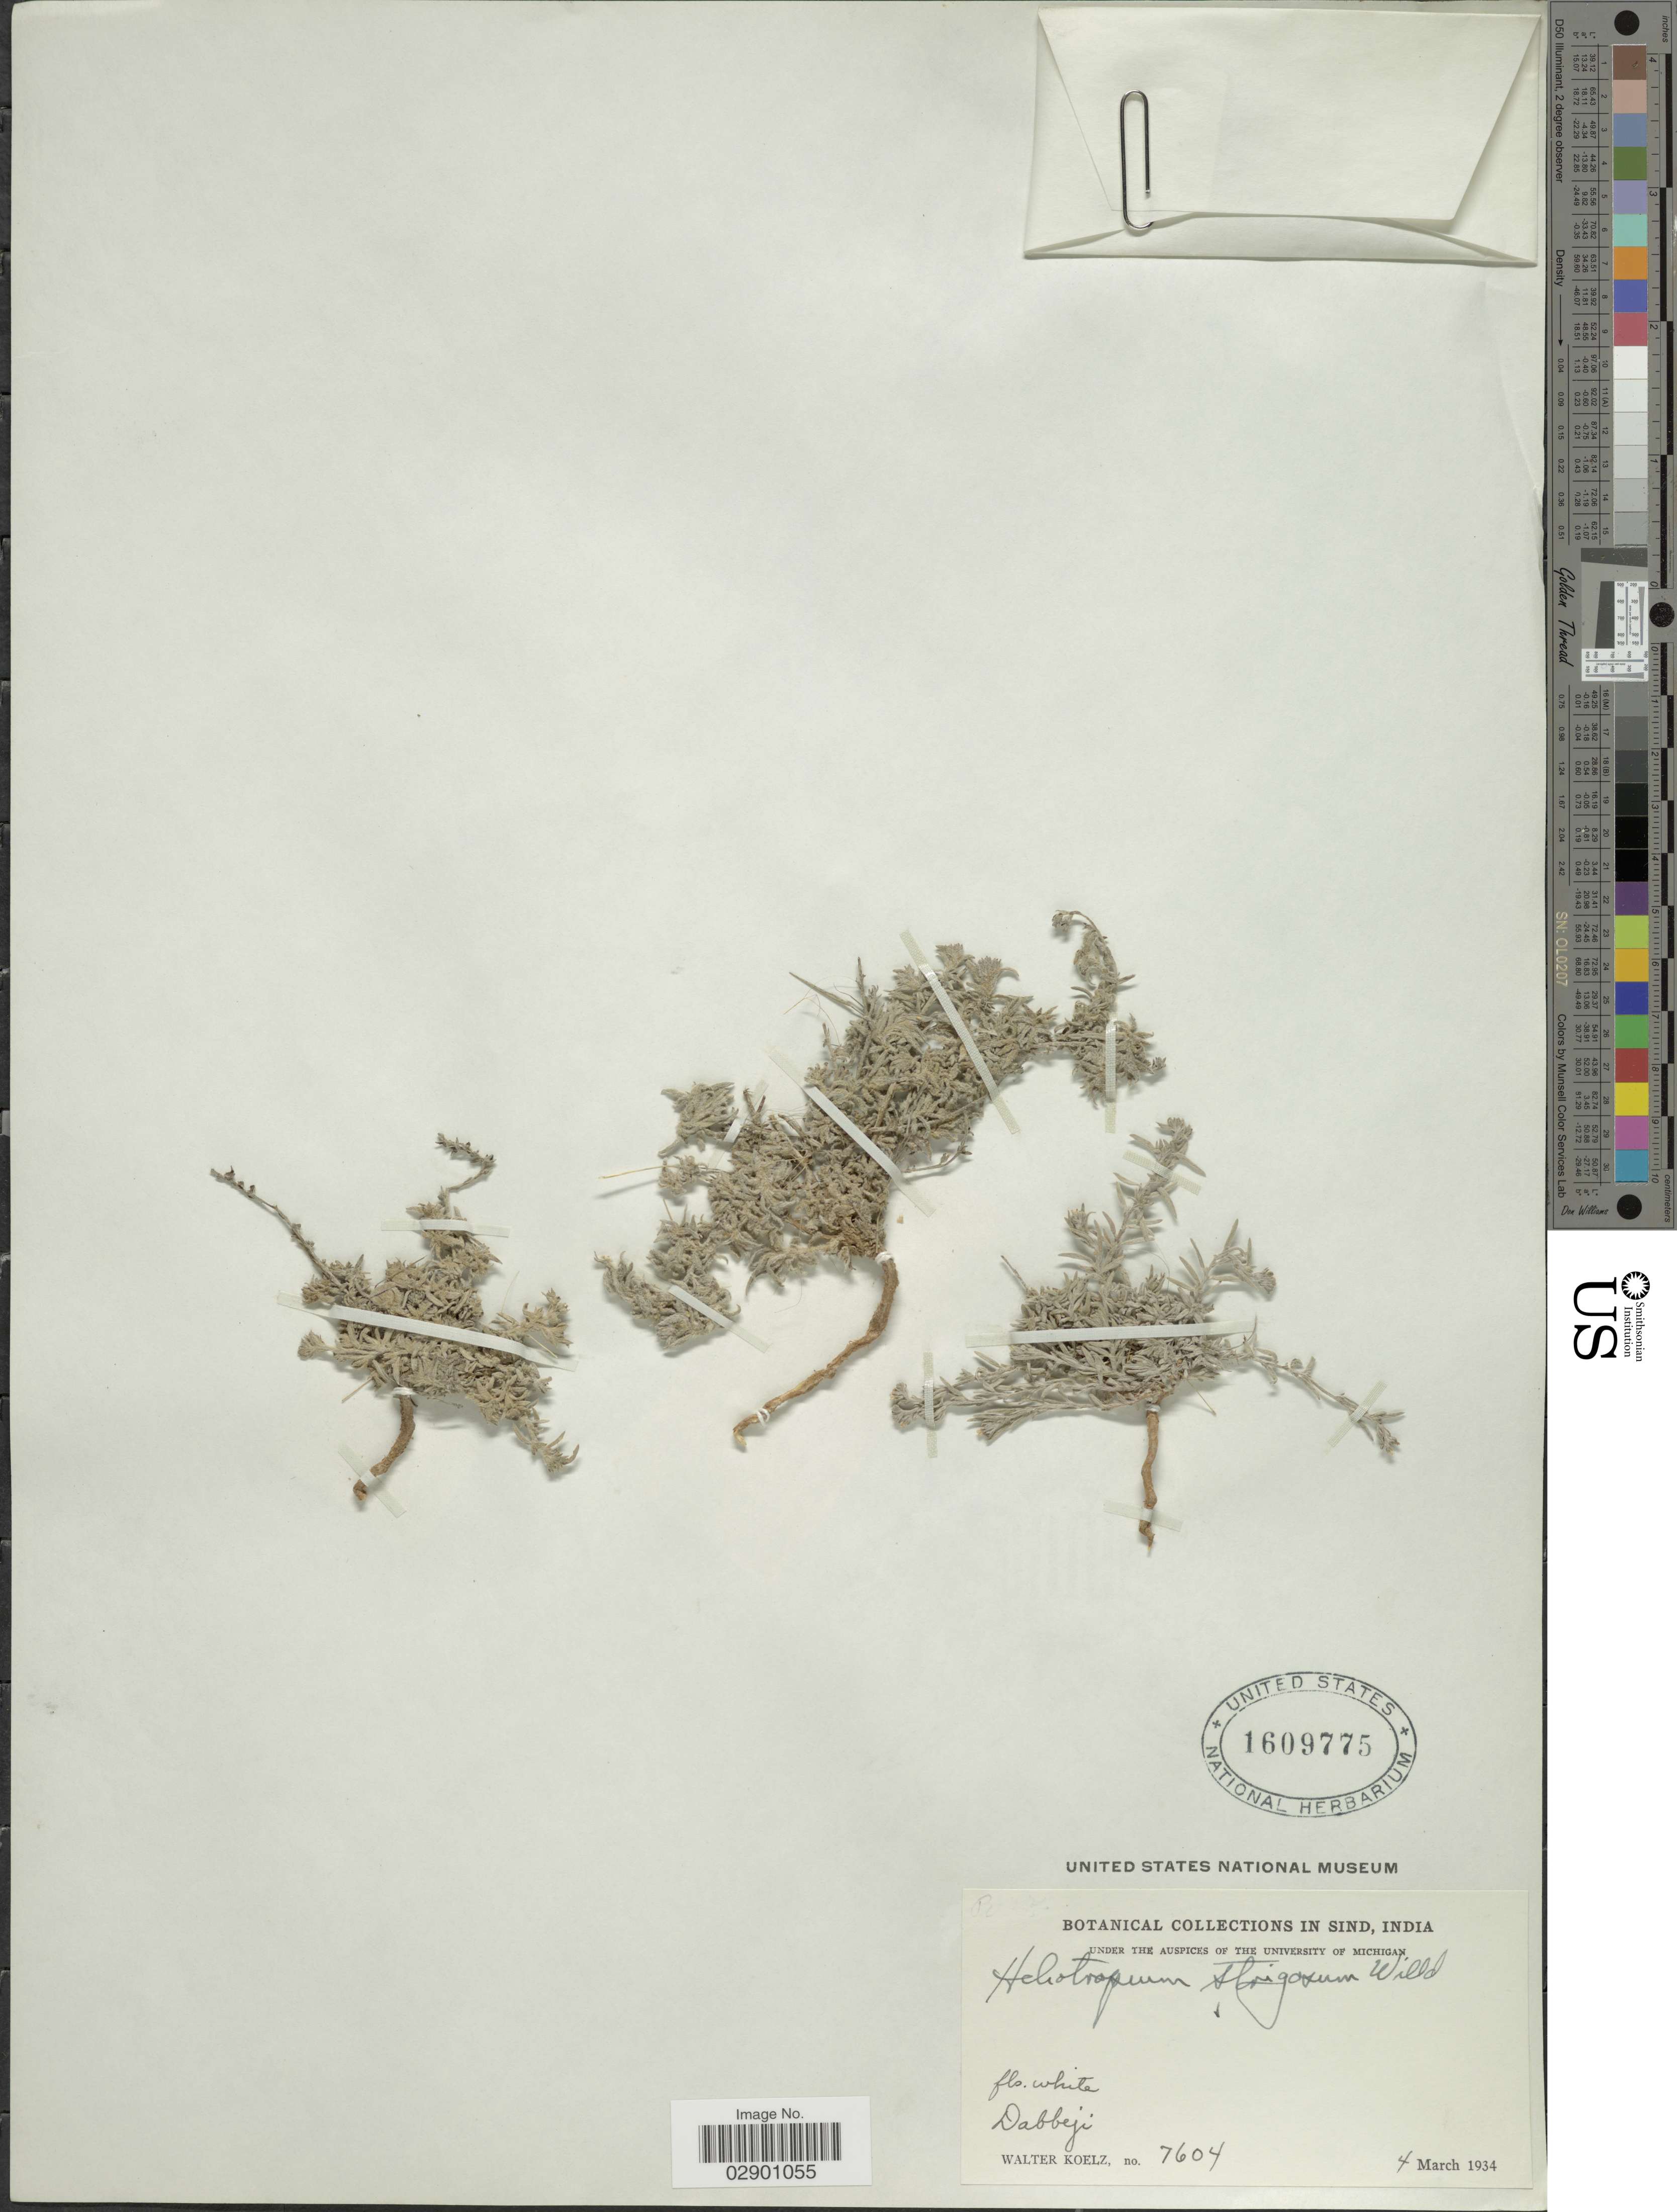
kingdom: Plantae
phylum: Tracheophyta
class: Magnoliopsida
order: Boraginales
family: Heliotropiaceae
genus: Heliotropium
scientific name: Heliotropium marifolium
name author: J. Koenig ex Retz.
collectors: W. N. Koelz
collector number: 7604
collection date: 1934-03-04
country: Pakistan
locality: Dabbeji.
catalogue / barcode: US 1609775